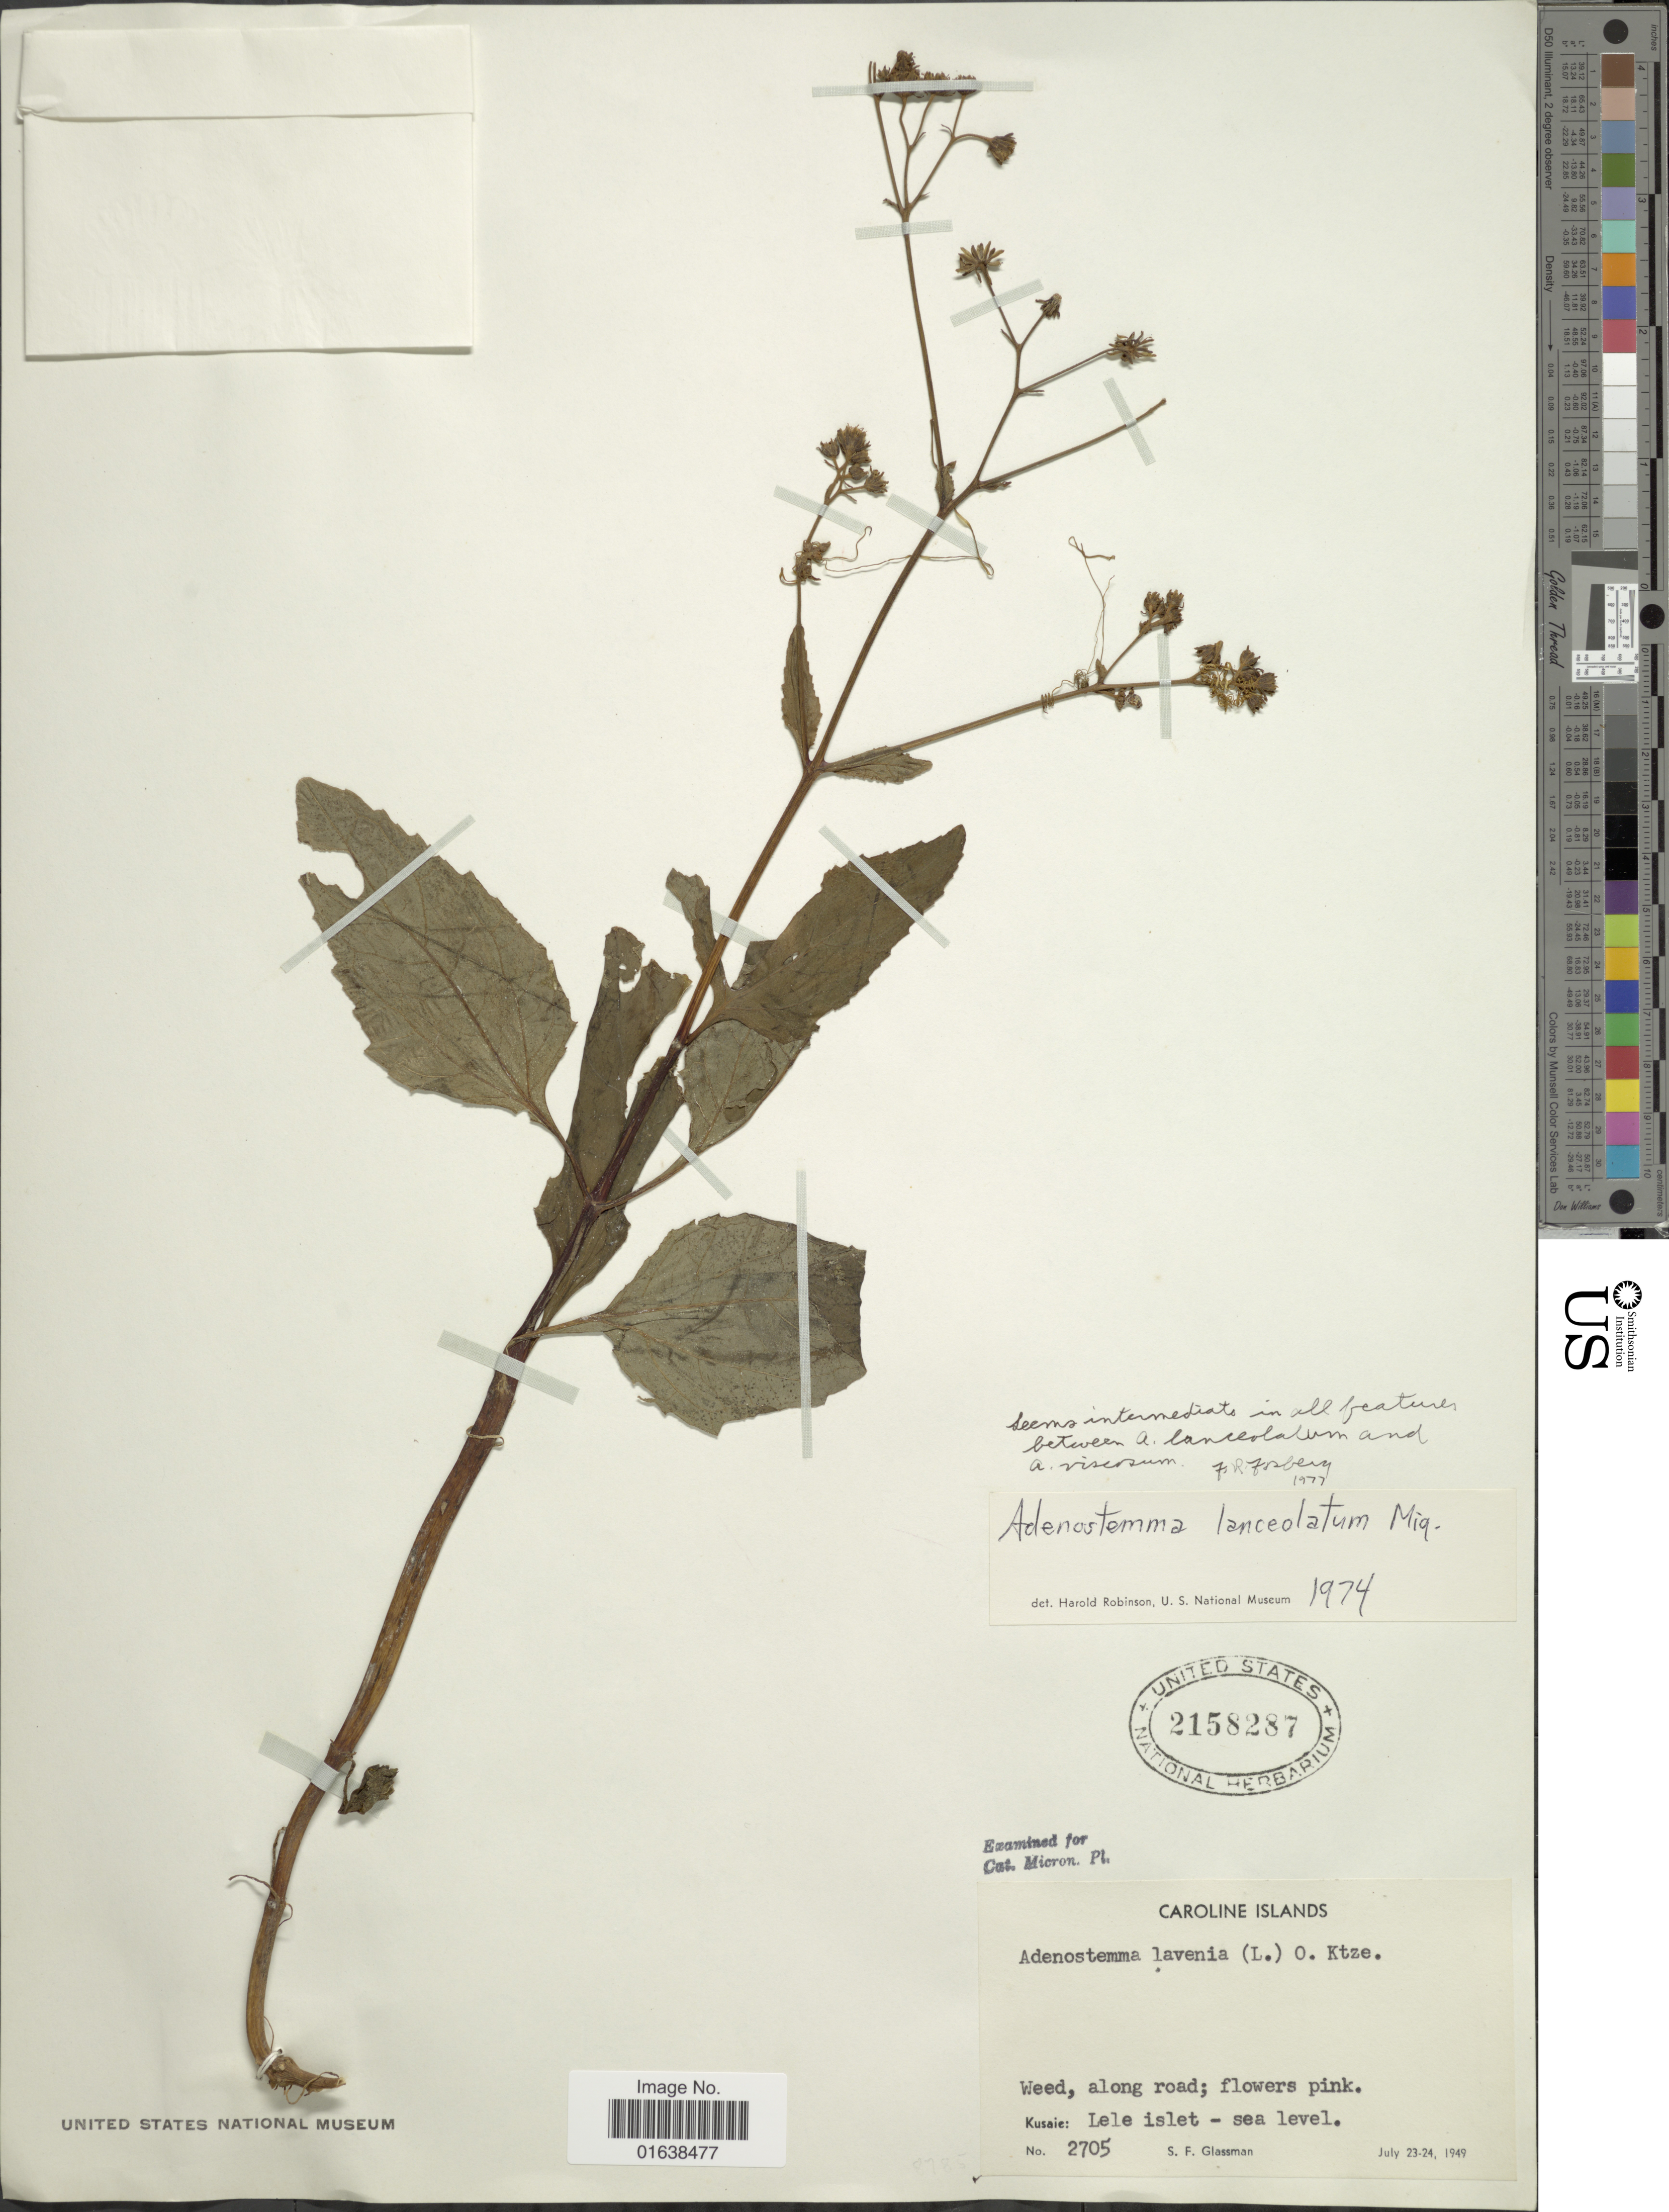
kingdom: Plantae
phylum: Tracheophyta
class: Magnoliopsida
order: Asterales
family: Asteraceae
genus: Adenostemma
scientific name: Adenostemma lanceolatum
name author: Miq.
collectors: S. F. Glassman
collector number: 2705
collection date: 1949-07-23/1949-07-24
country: Micronesia, Federated States of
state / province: Kosrae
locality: Caroline Islands. Weed, along road. Kusaie: Lele Islet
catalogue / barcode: US 2158287